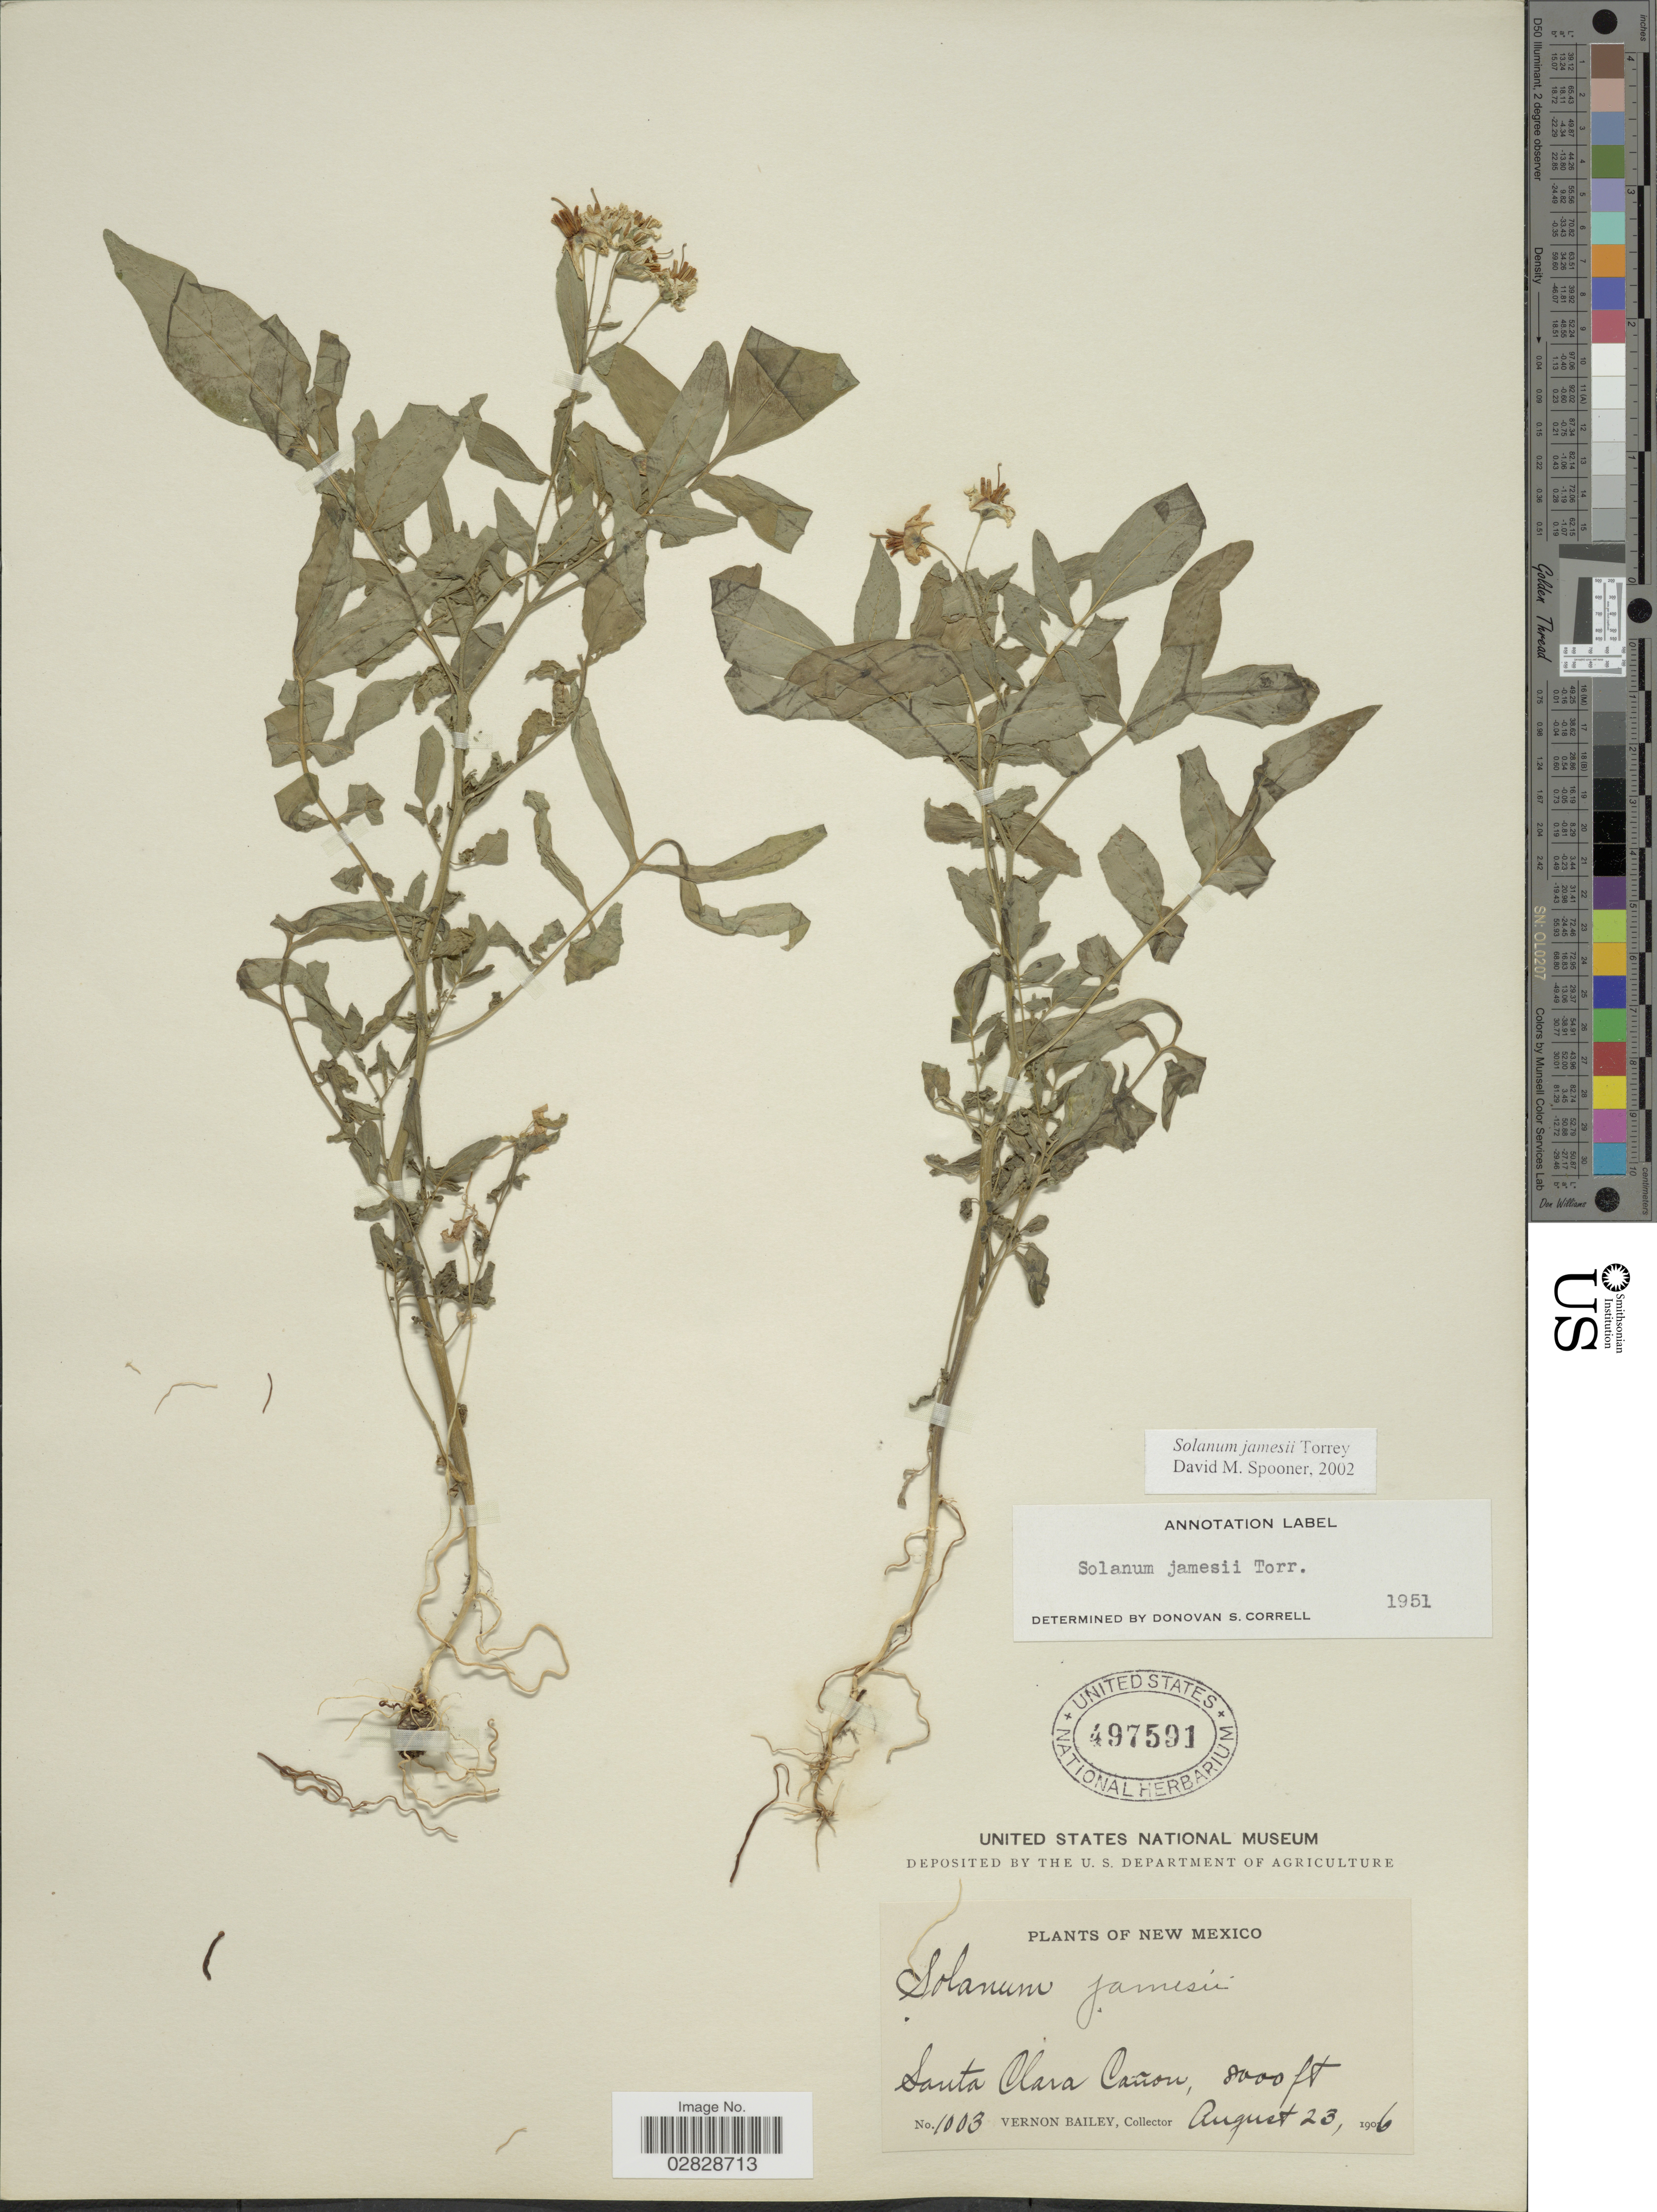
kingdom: Plantae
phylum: Tracheophyta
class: Magnoliopsida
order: Solanales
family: Solanaceae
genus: Solanum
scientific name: Solanum jamesii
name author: Torr.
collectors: V. O. Bailey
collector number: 1003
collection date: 1906-08-23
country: United States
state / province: New Mexico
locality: Santa Clara Cañon.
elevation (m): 2438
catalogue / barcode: US 497591